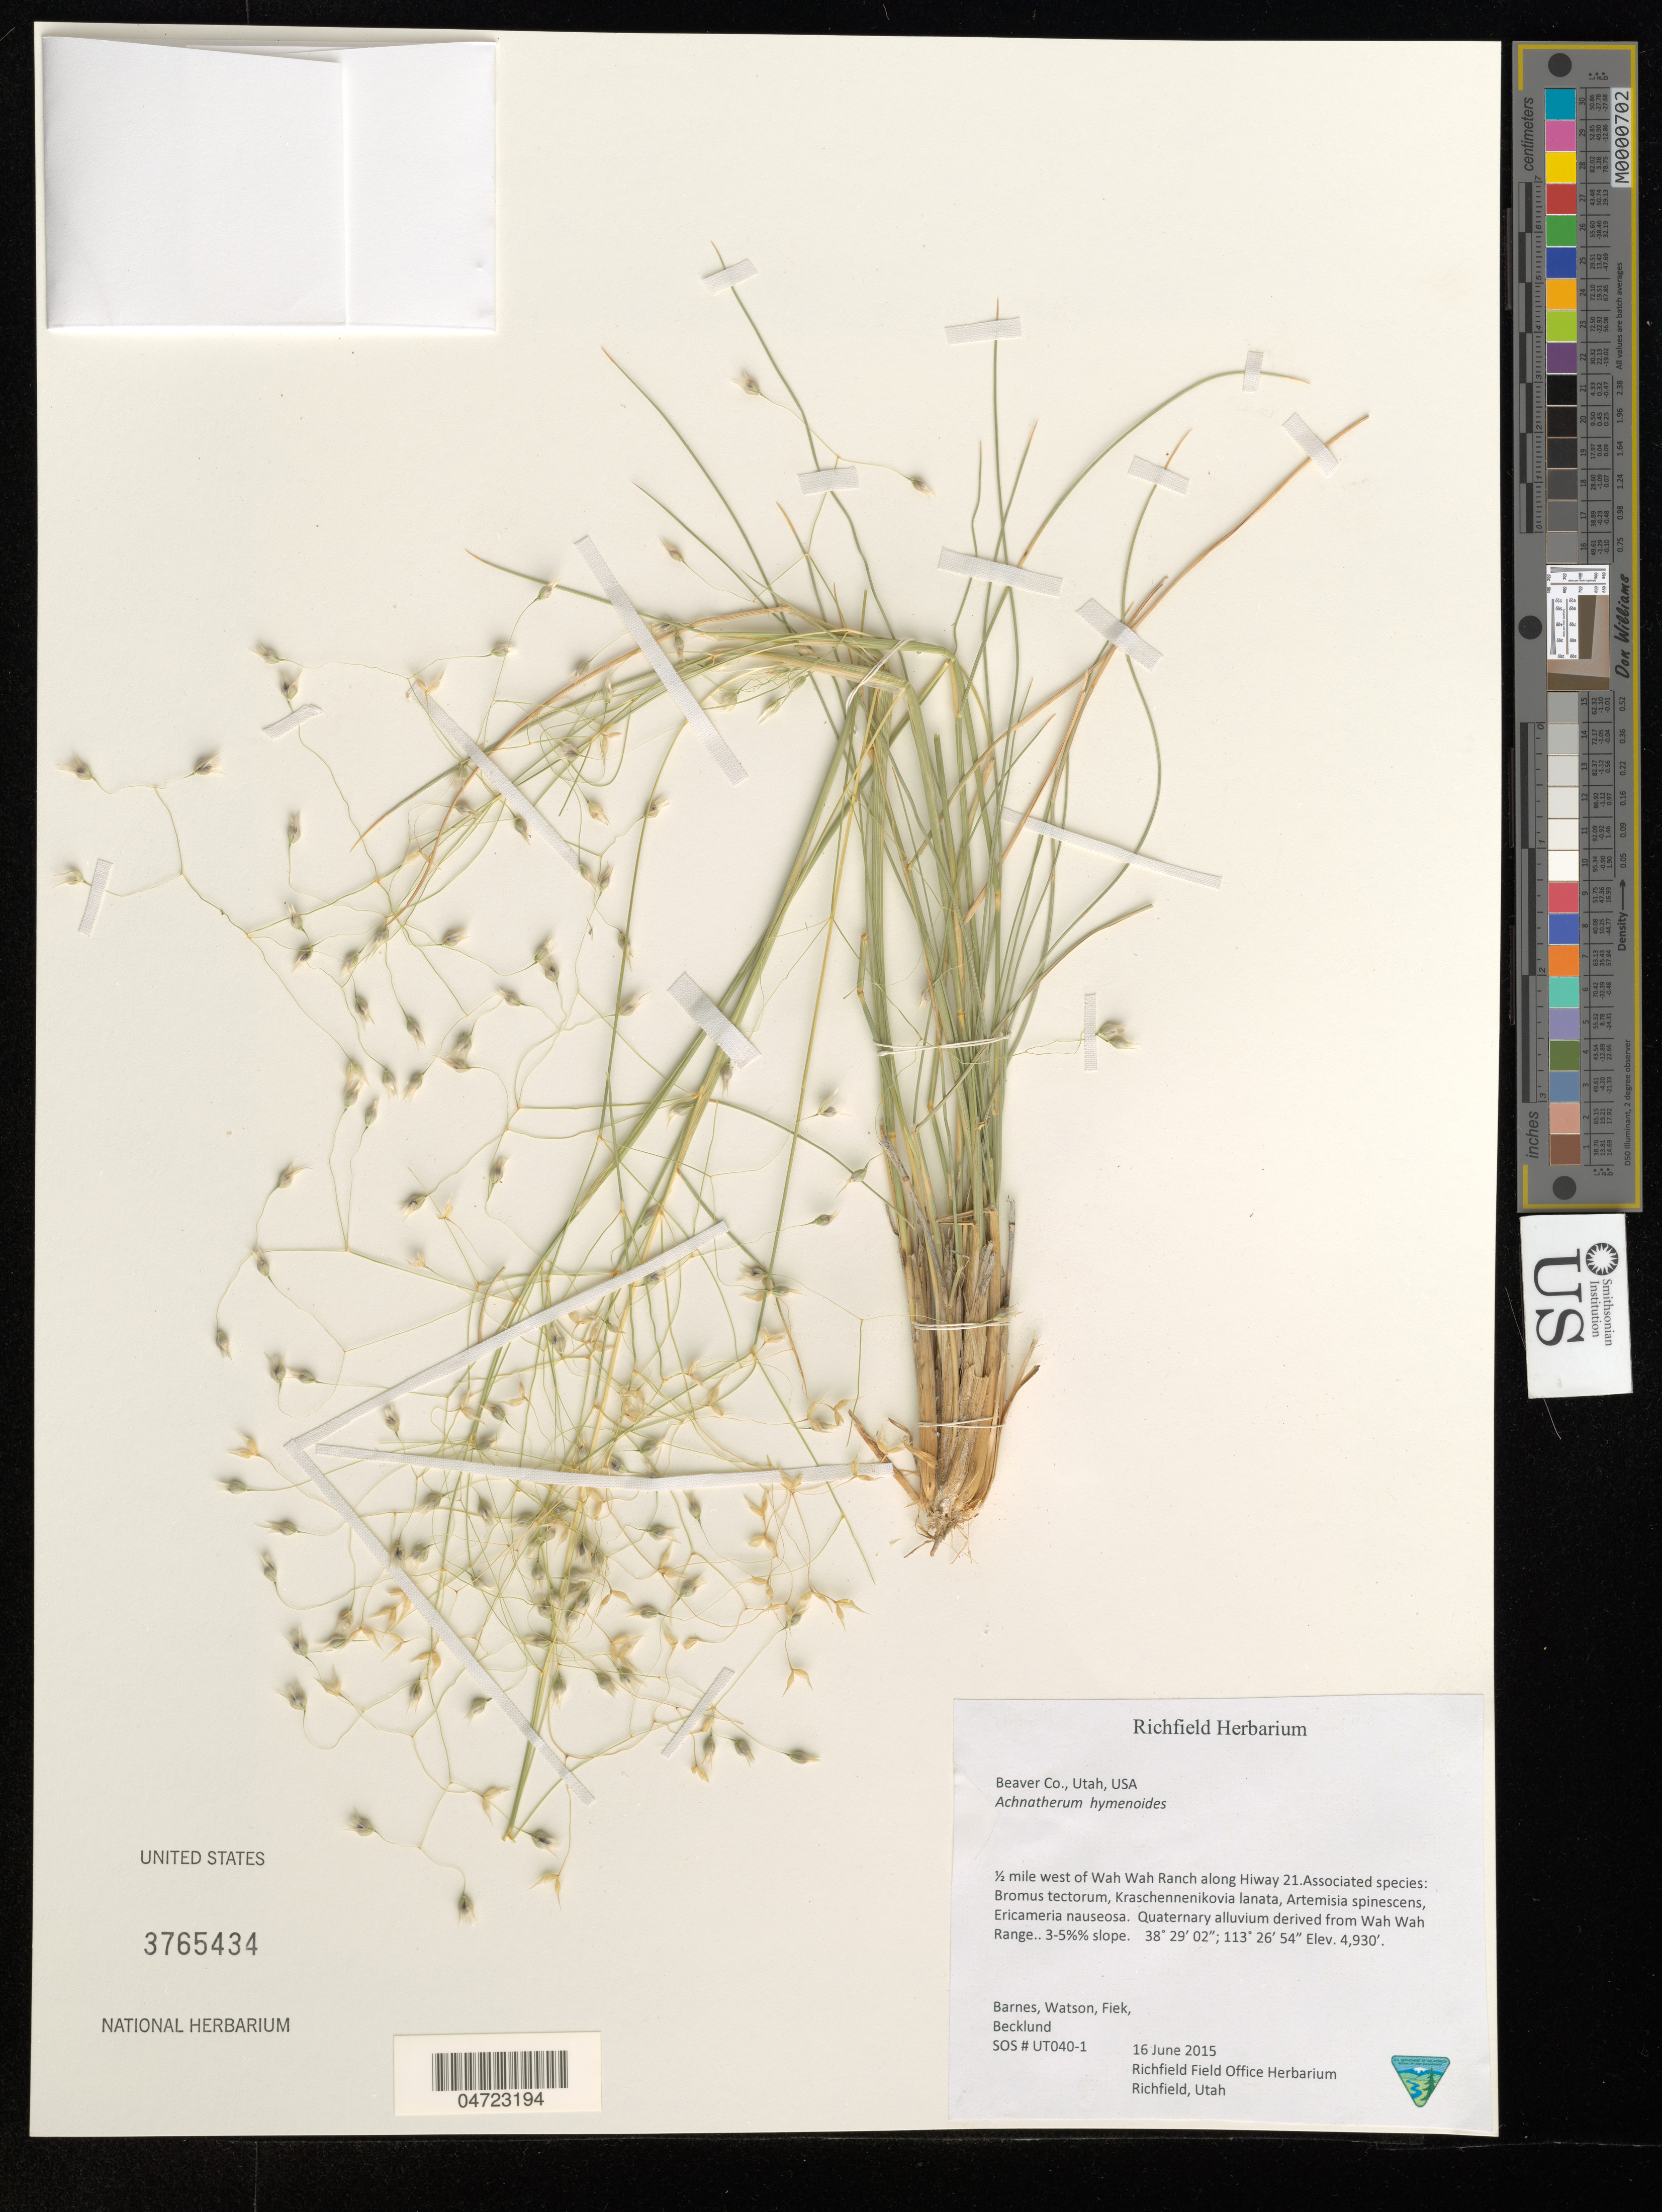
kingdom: Plantae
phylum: Tracheophyta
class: Liliopsida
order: Poales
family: Poaceae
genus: Achnatherum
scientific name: Achnatherum hymenoides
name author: (Roem. & Schult.) Barkworth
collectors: -. Barnes, -- Watson, Fiek & -. Becklund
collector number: UT040-1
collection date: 2015-06-16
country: United States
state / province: Utah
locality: Beaver Co. ½ mile west of Wah Wah Ranch along Hiway 21. Quaternary alluvium derived from Wah Wah Range.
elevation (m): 1503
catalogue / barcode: US 3765434